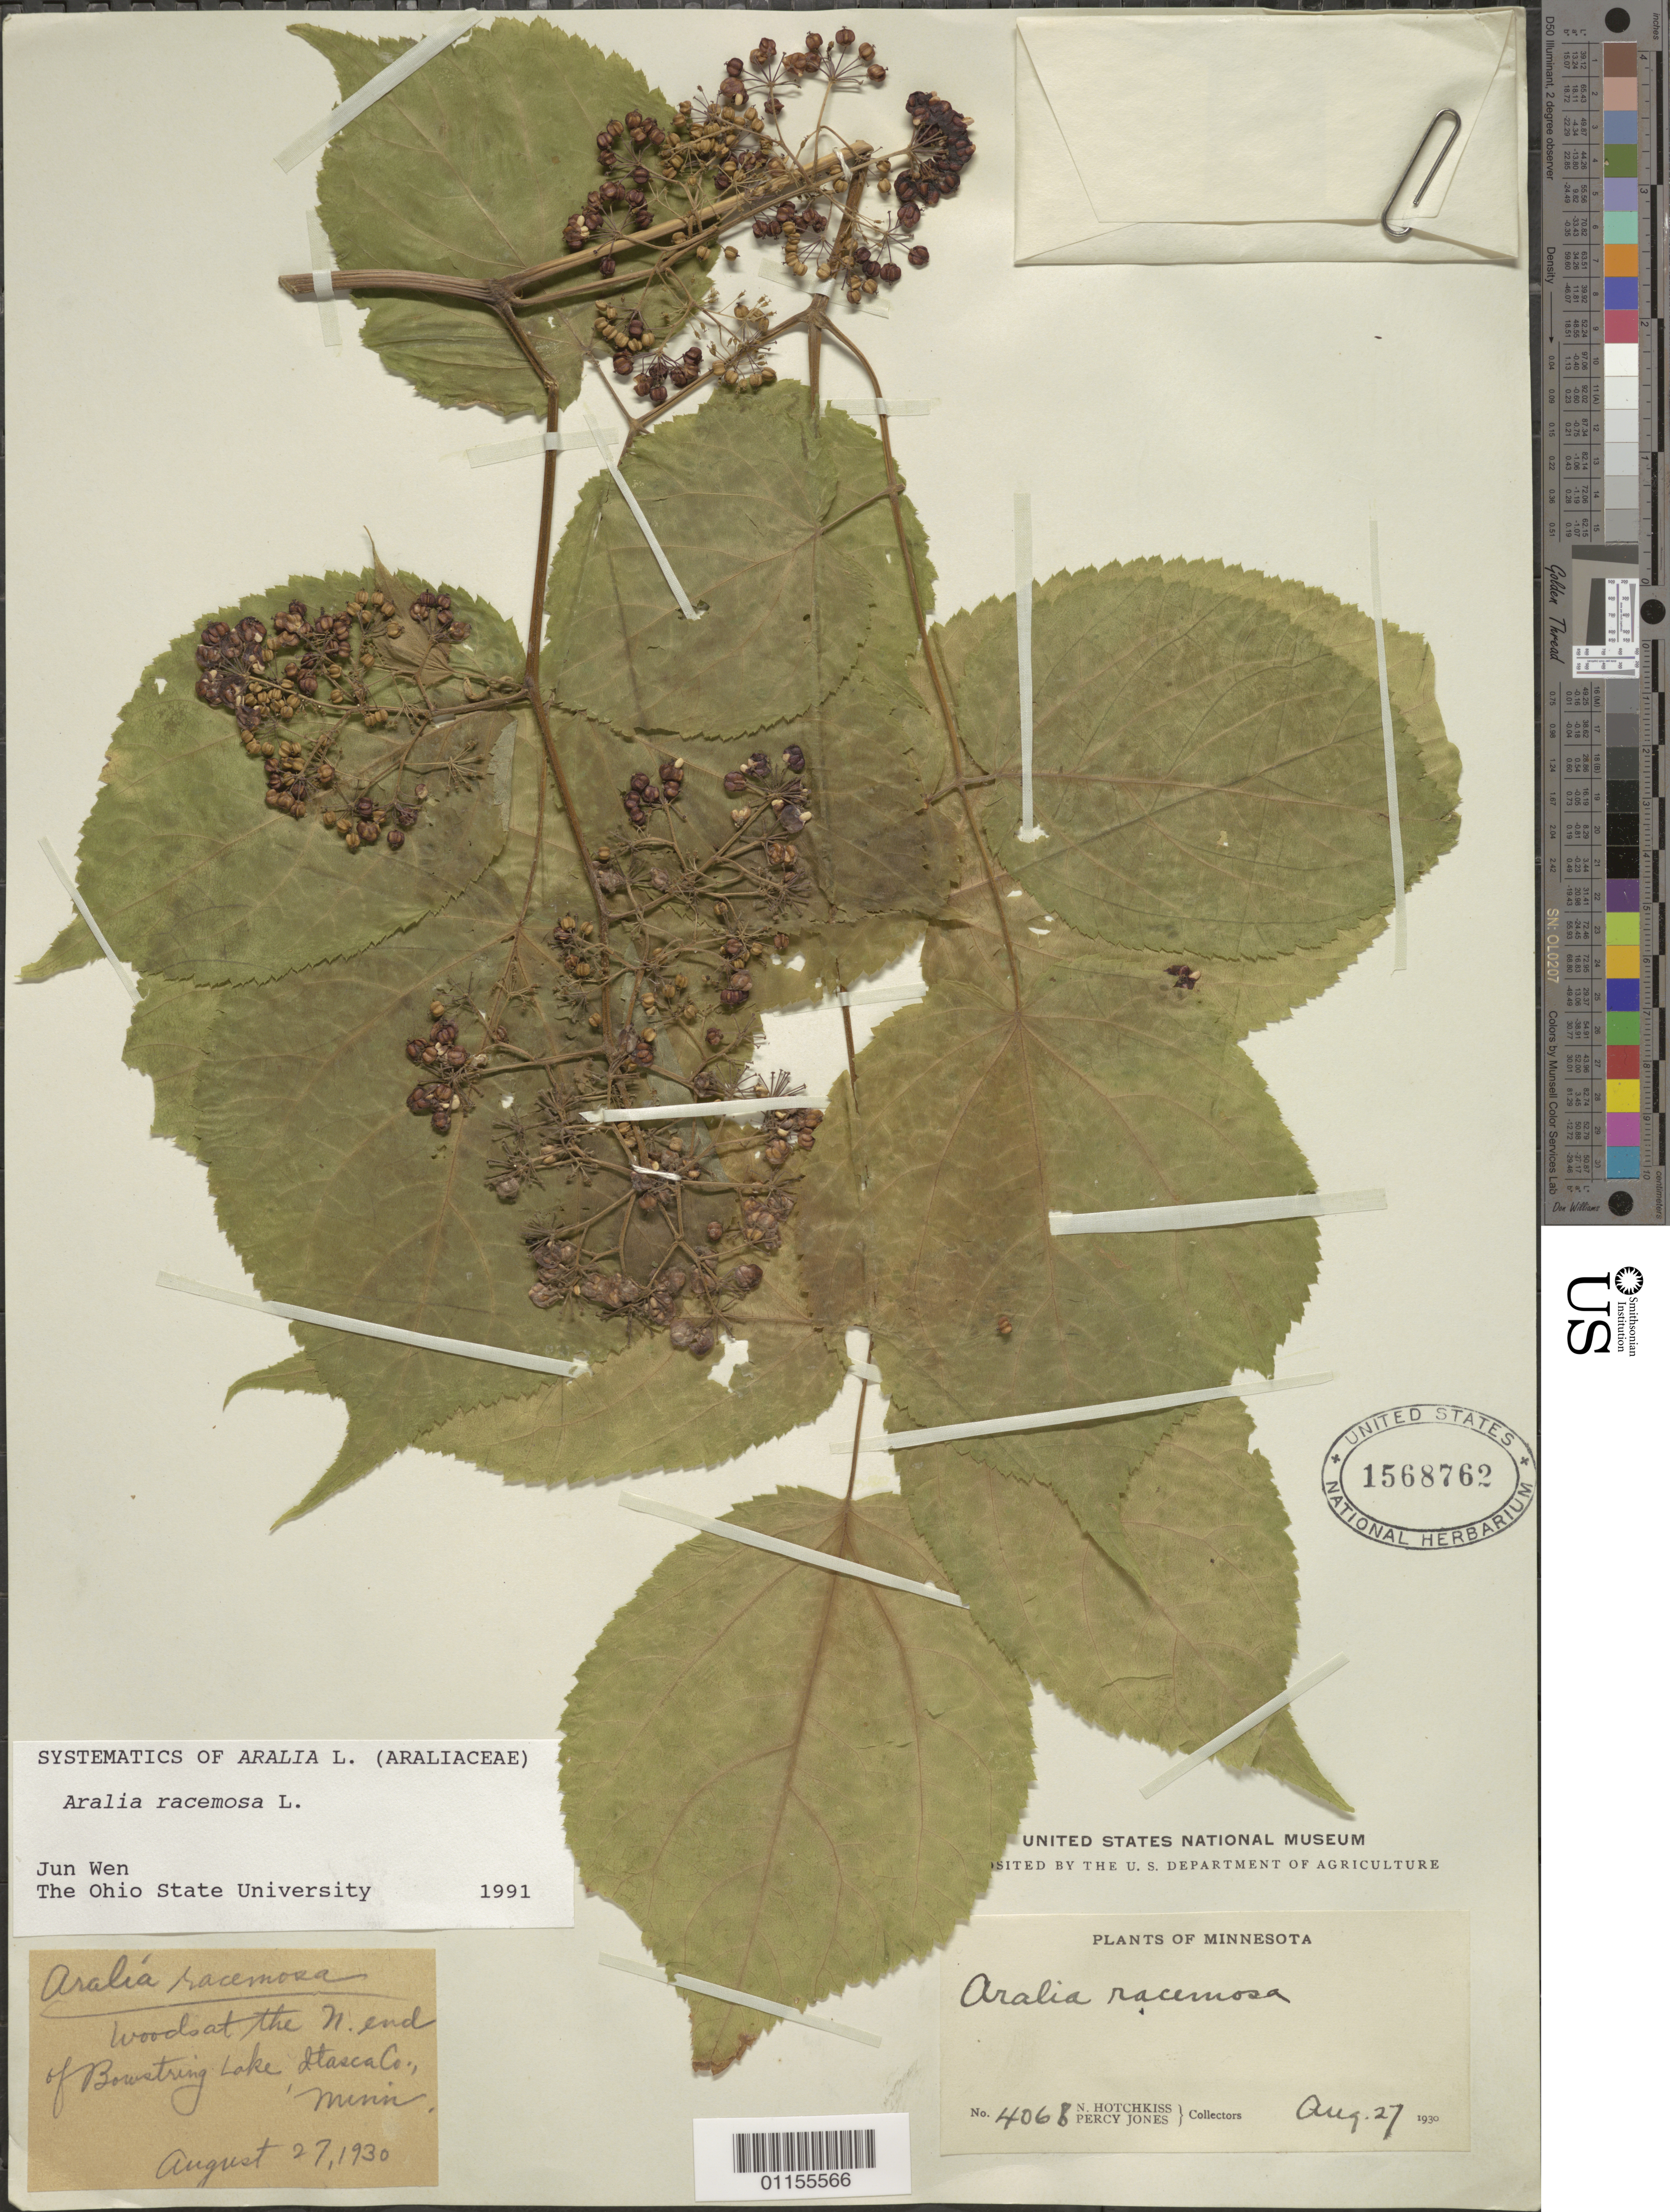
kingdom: Plantae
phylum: Tracheophyta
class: Magnoliopsida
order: Apiales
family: Araliaceae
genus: Aralia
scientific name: Aralia racemosa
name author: L.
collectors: N. Hotchkiss & P. Jones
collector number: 4068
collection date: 1930-08-27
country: United States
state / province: Minnesota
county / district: Itasca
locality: N end of Bowstring Lake.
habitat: Woods.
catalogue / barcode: US 1568762